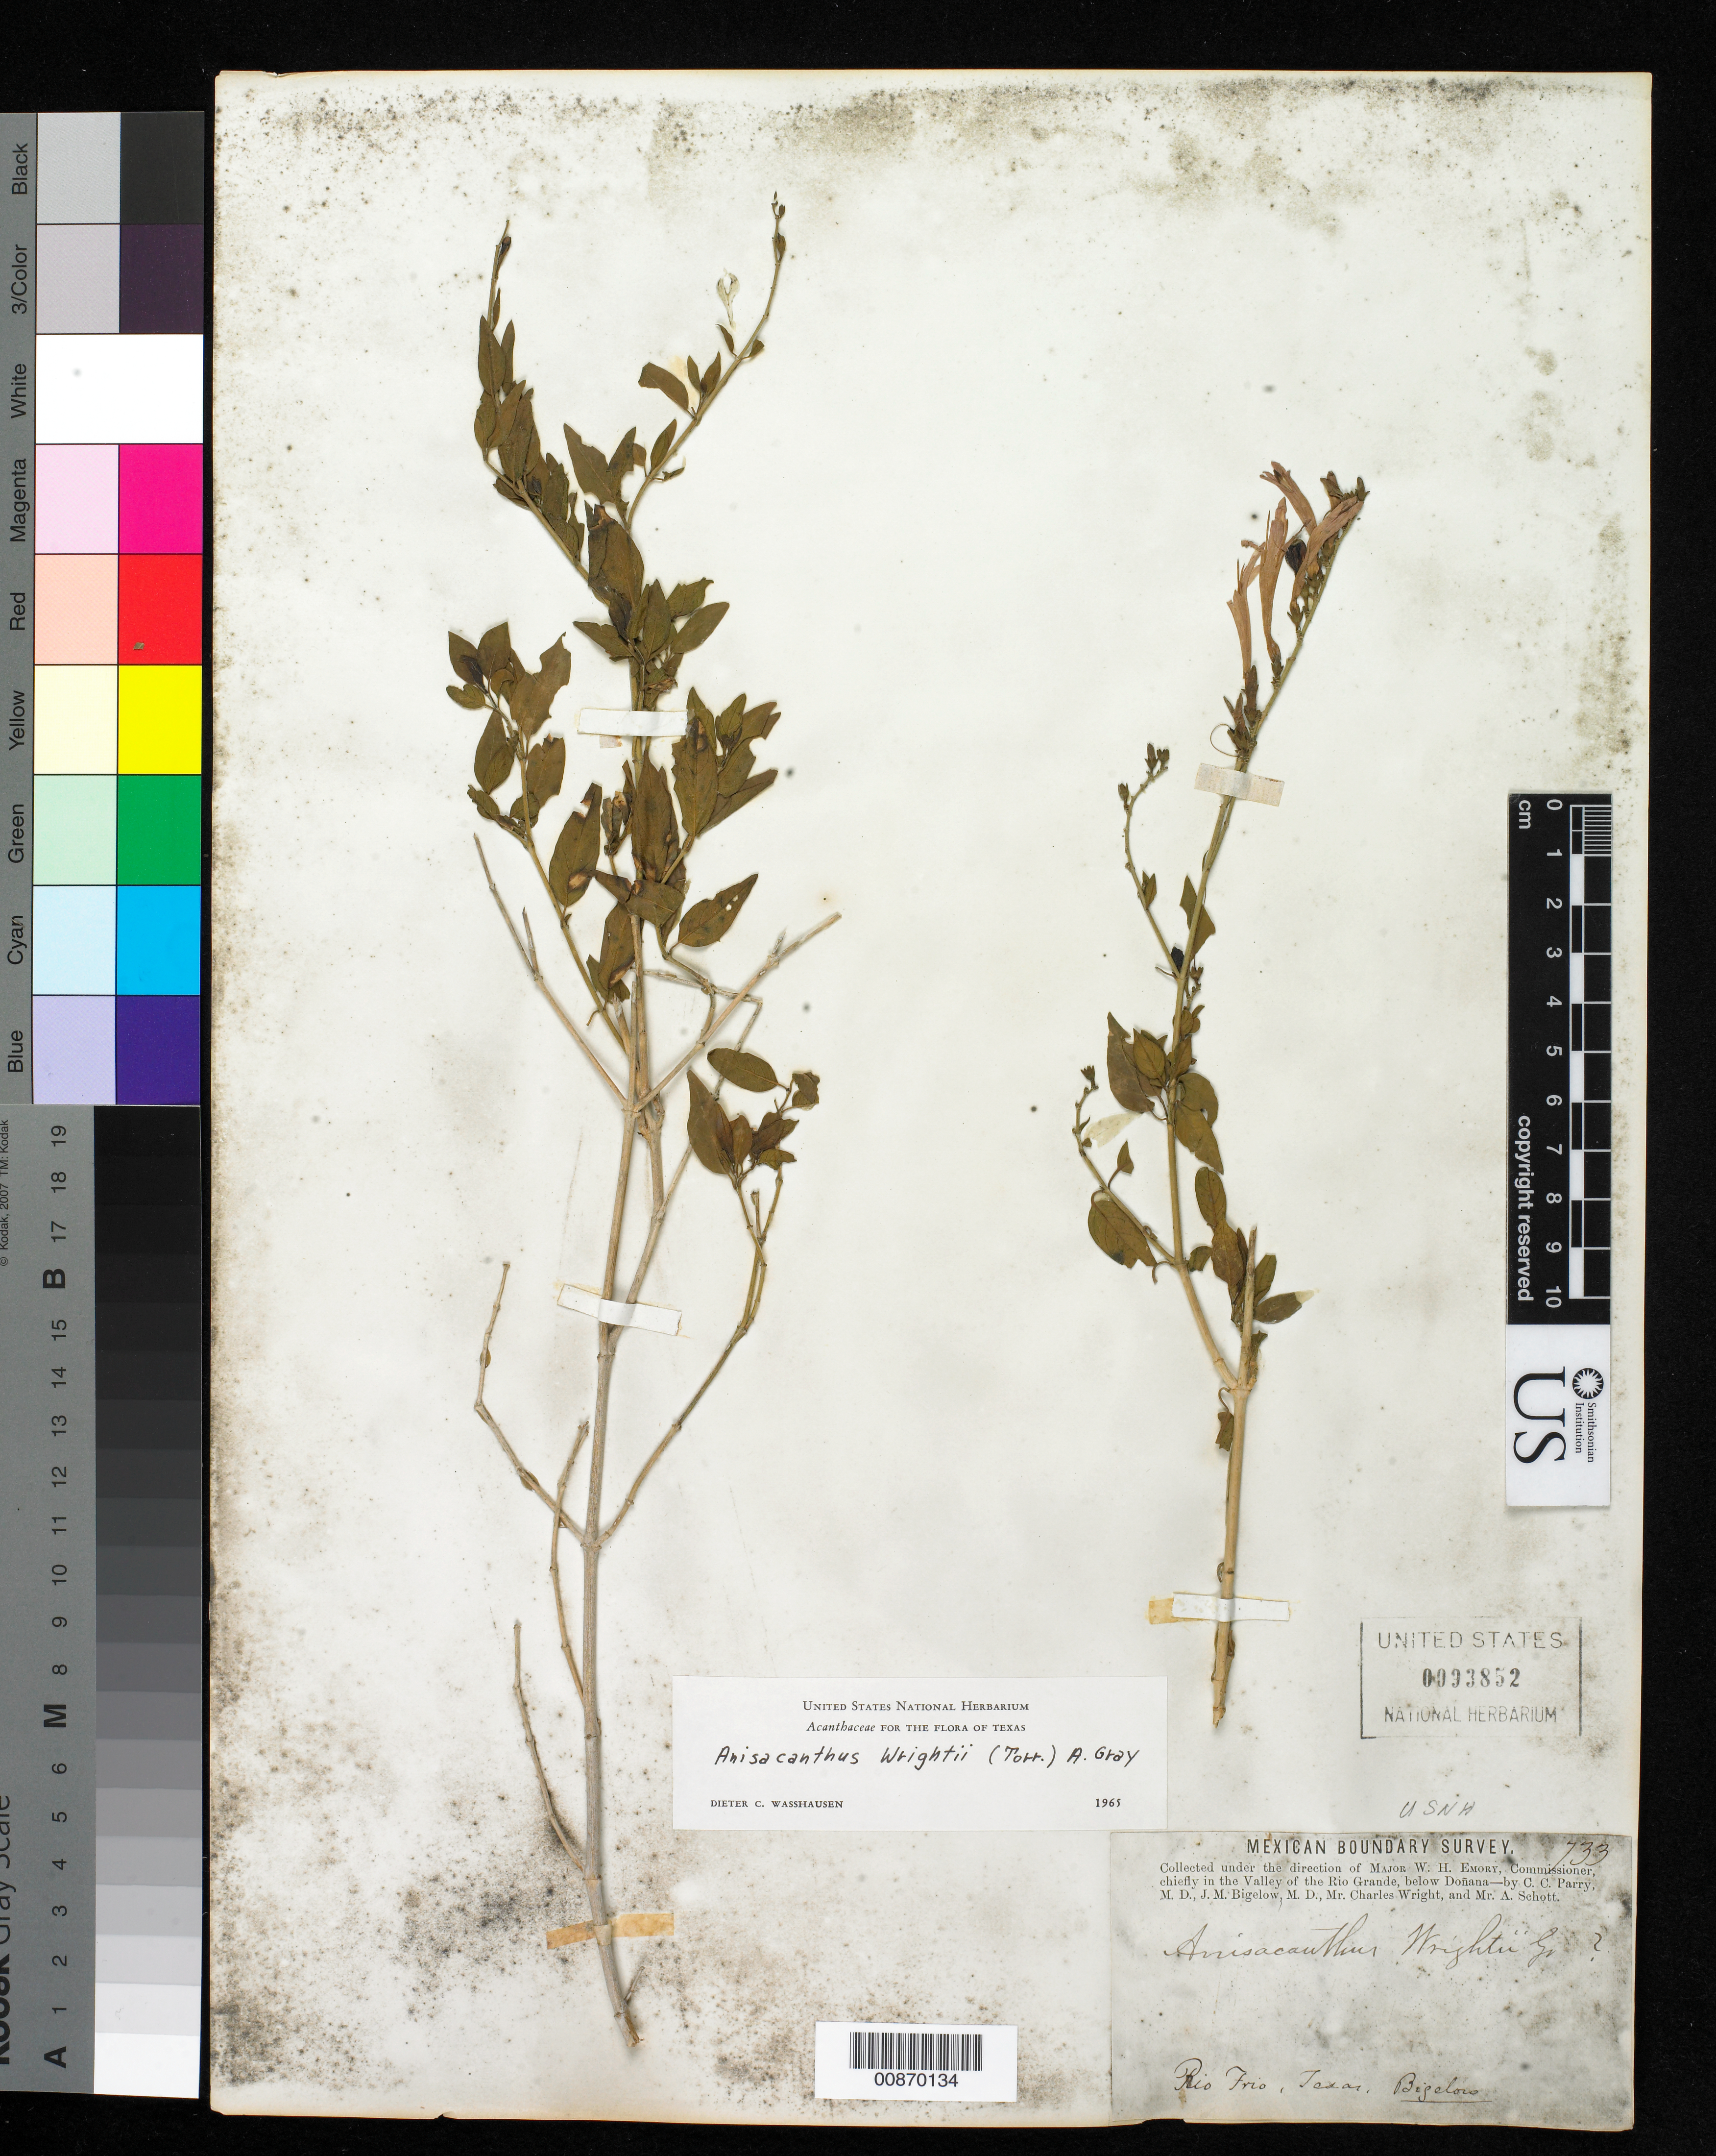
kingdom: Plantae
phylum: Tracheophyta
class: Magnoliopsida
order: Lamiales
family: Acanthaceae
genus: Anisacanthus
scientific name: Anisacanthus wrightii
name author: (Torr.) A. Gray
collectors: C. C. Parry, J. M. Bigelow, C. Wright & A. C. V. Schott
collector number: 733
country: United States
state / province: Texas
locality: Rio Frio, Texas (Bigelow).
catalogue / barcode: US 93852